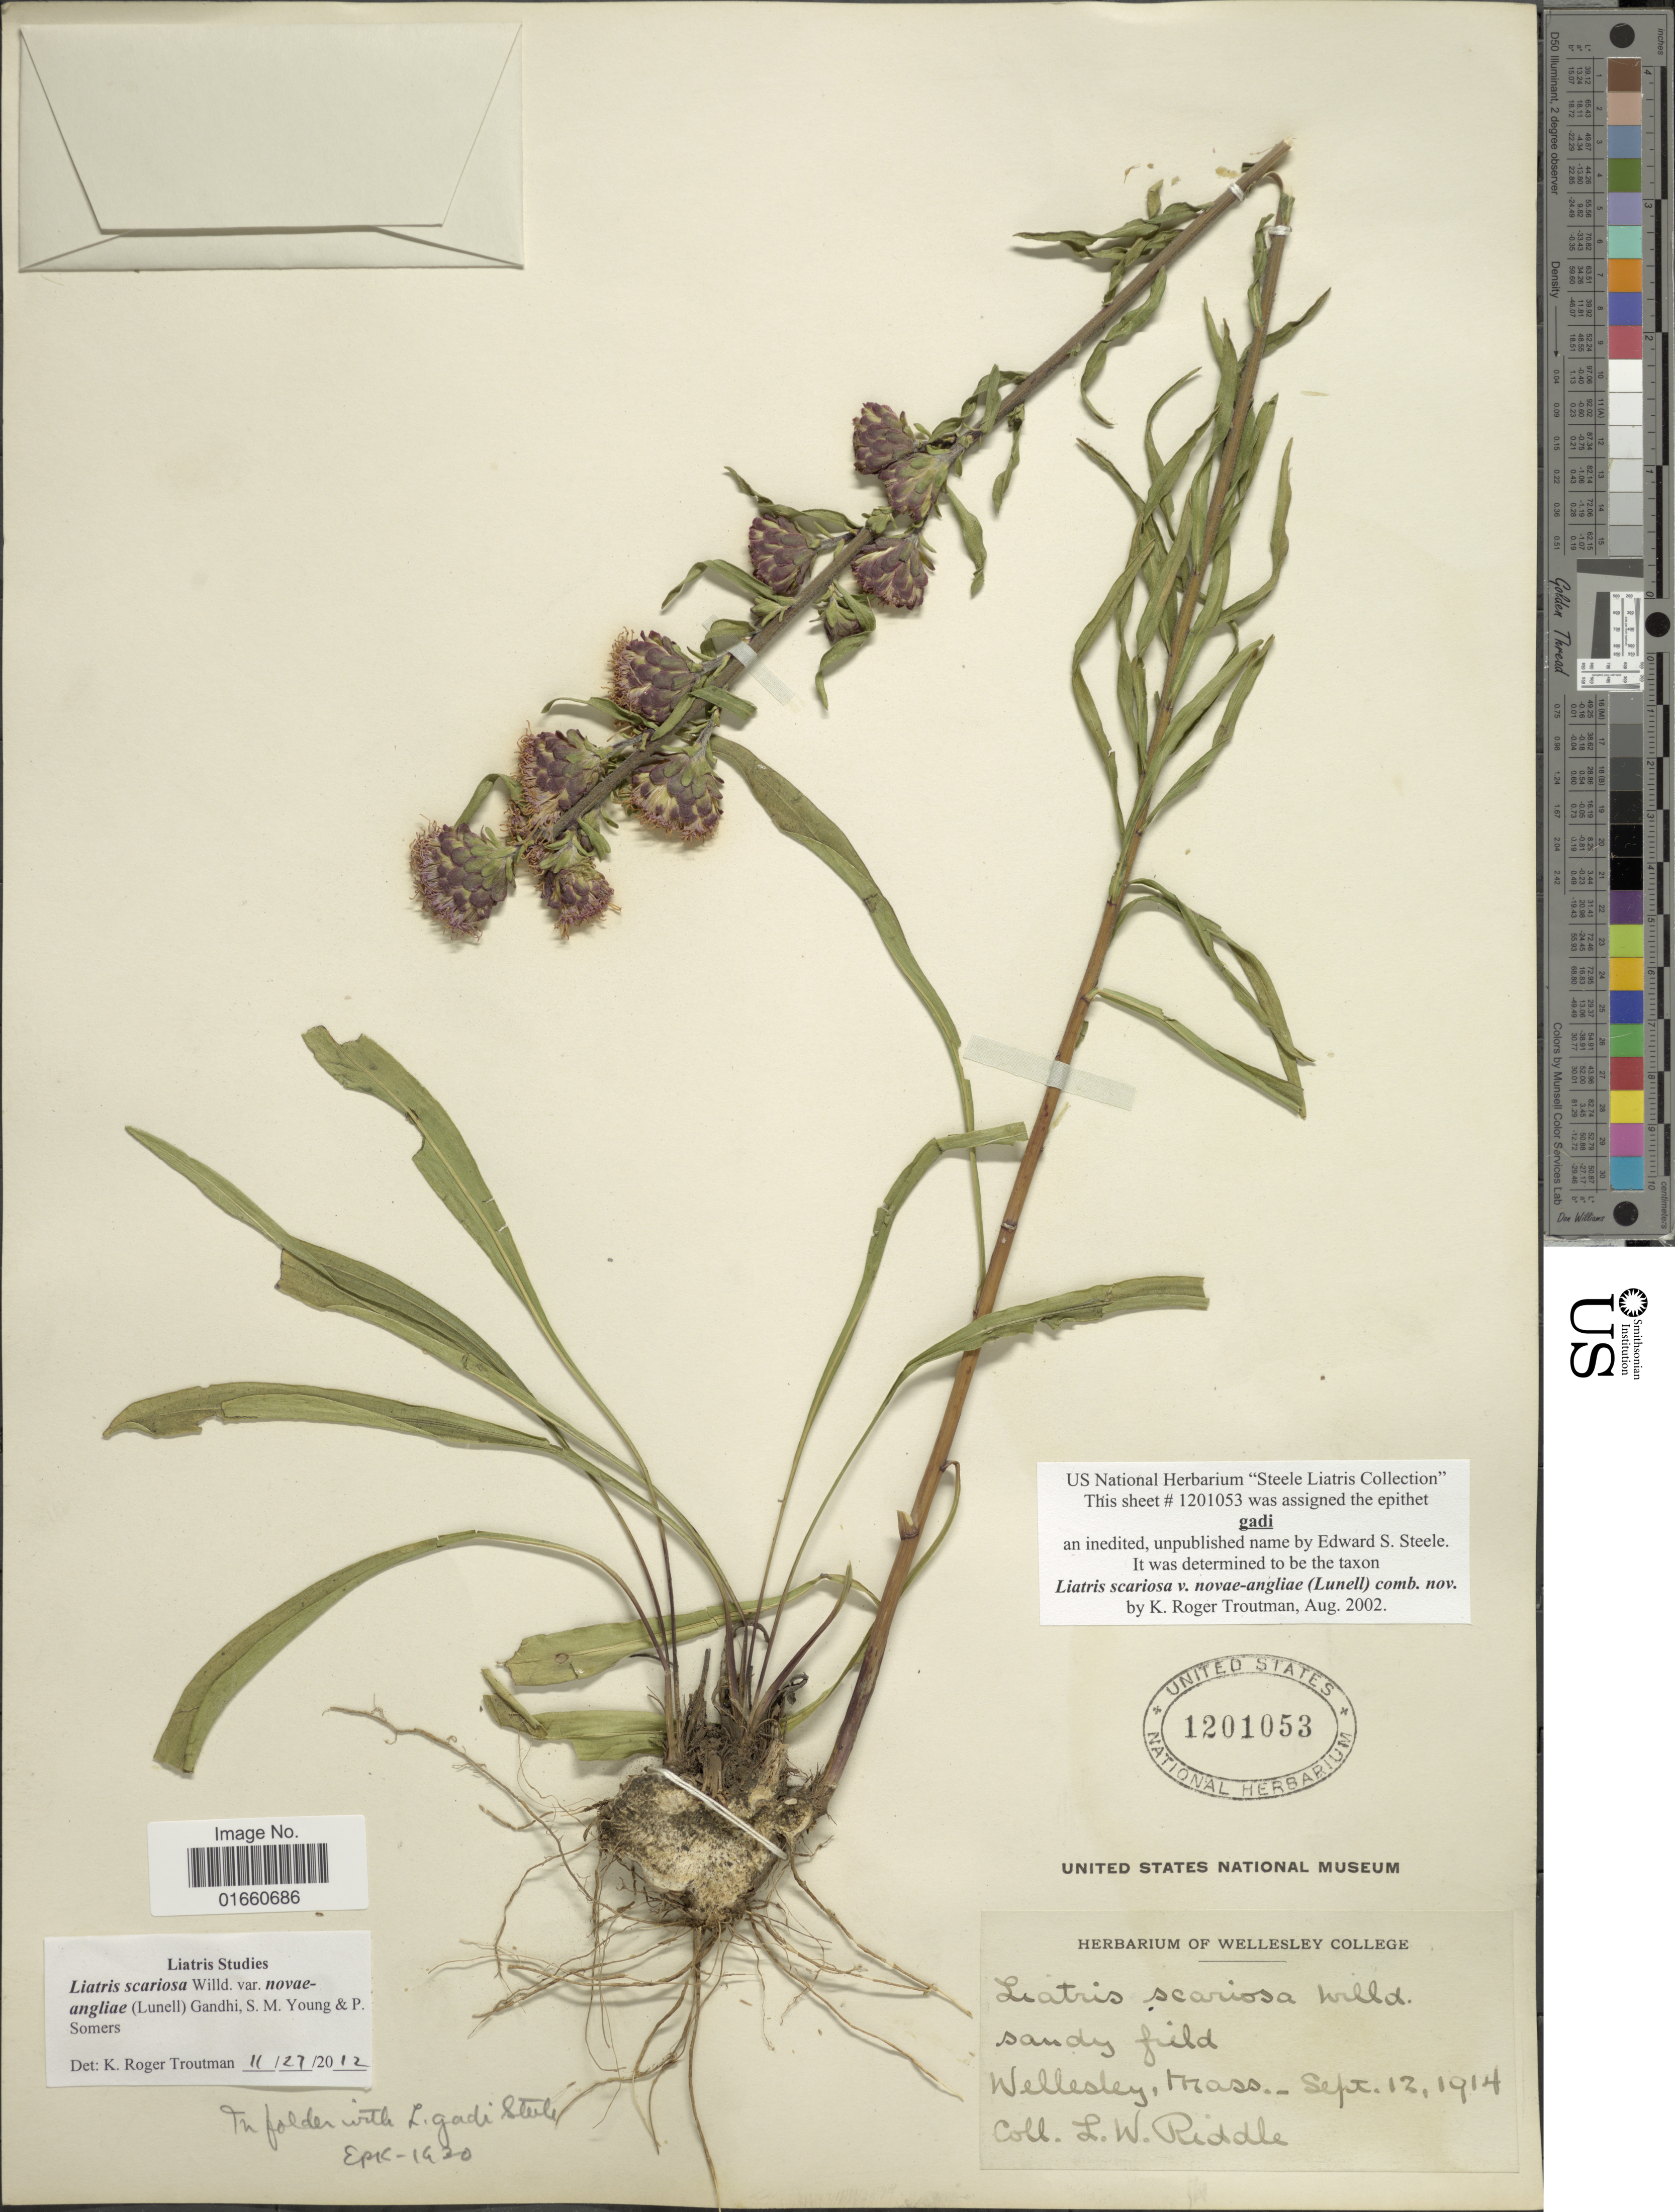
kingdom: Plantae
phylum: Tracheophyta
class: Magnoliopsida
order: Asterales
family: Asteraceae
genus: Liatris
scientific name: Liatris scariosa var. novae-angliae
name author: (Lunell) Gandhi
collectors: L. W. Riddle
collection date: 1914-09-12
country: United States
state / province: Massachusetts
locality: Wellesley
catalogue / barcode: US 1201053